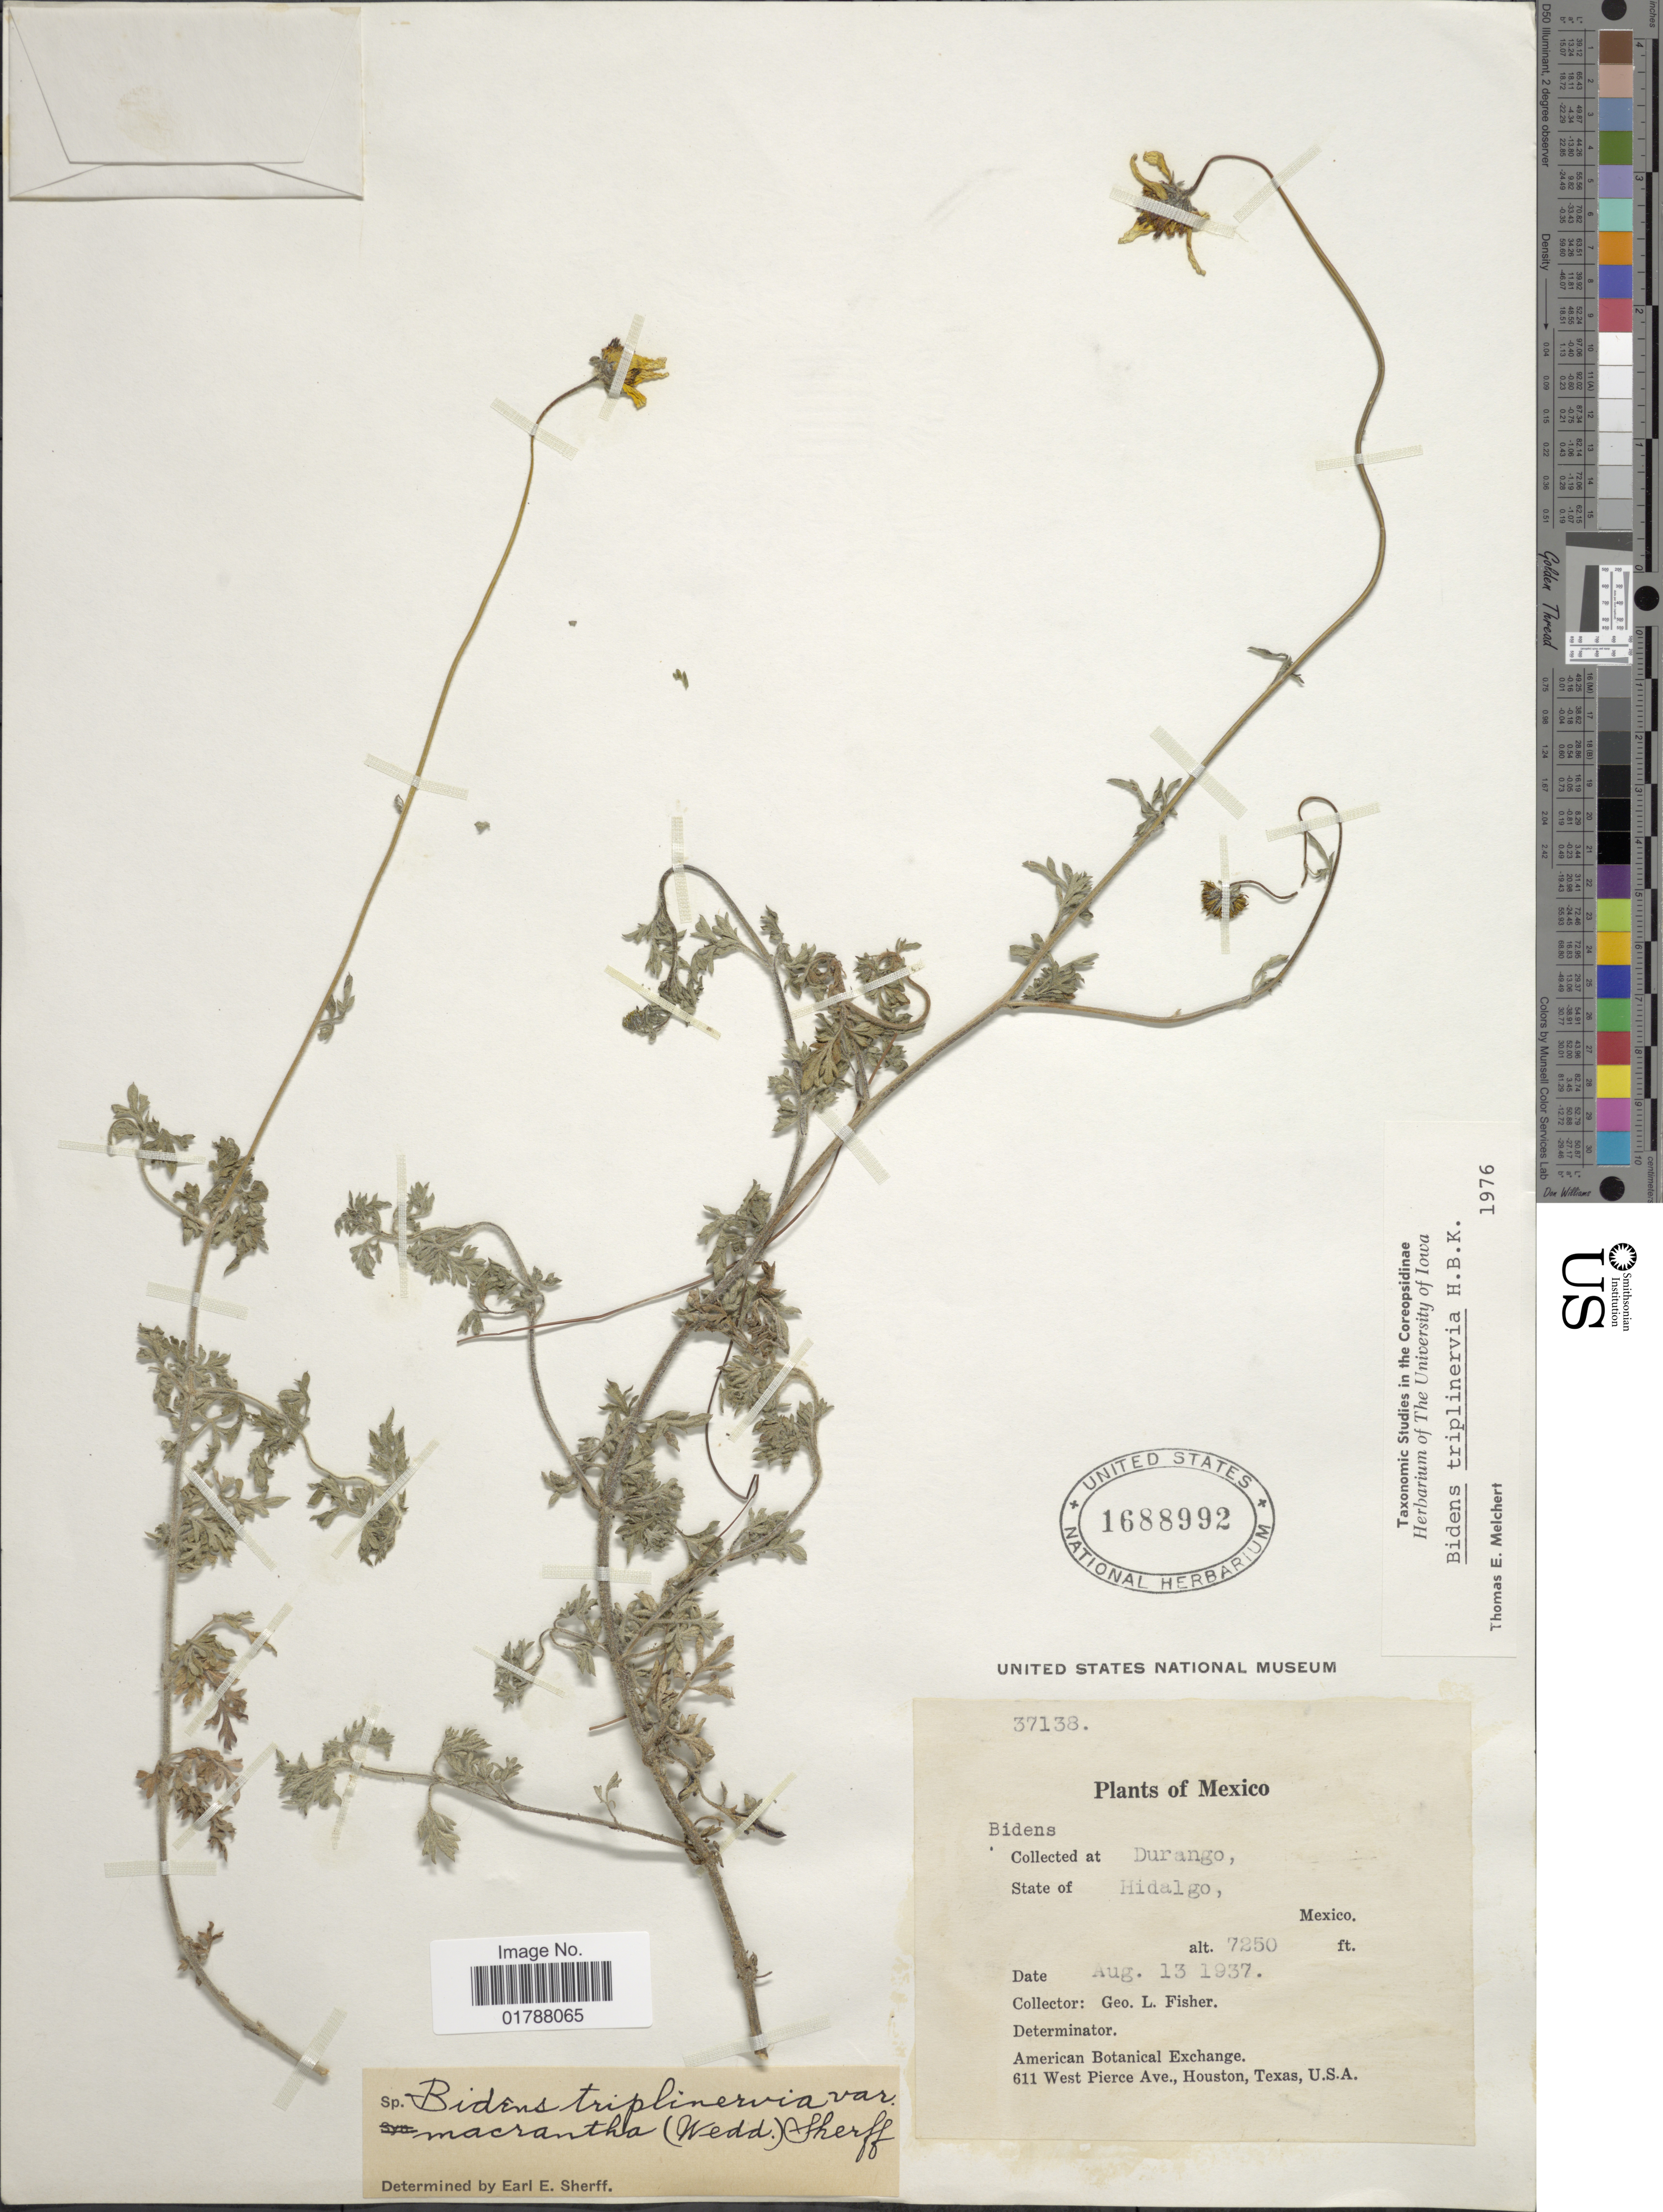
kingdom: Plantae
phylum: Tracheophyta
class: Magnoliopsida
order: Asterales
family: Asteraceae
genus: Bidens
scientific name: Bidens triplinervia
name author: Kunth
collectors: G. L. Fisher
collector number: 37138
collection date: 1937-08-13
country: Mexico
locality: Durango, State of Hidalgo, Mexico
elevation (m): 2210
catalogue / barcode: US 1688992